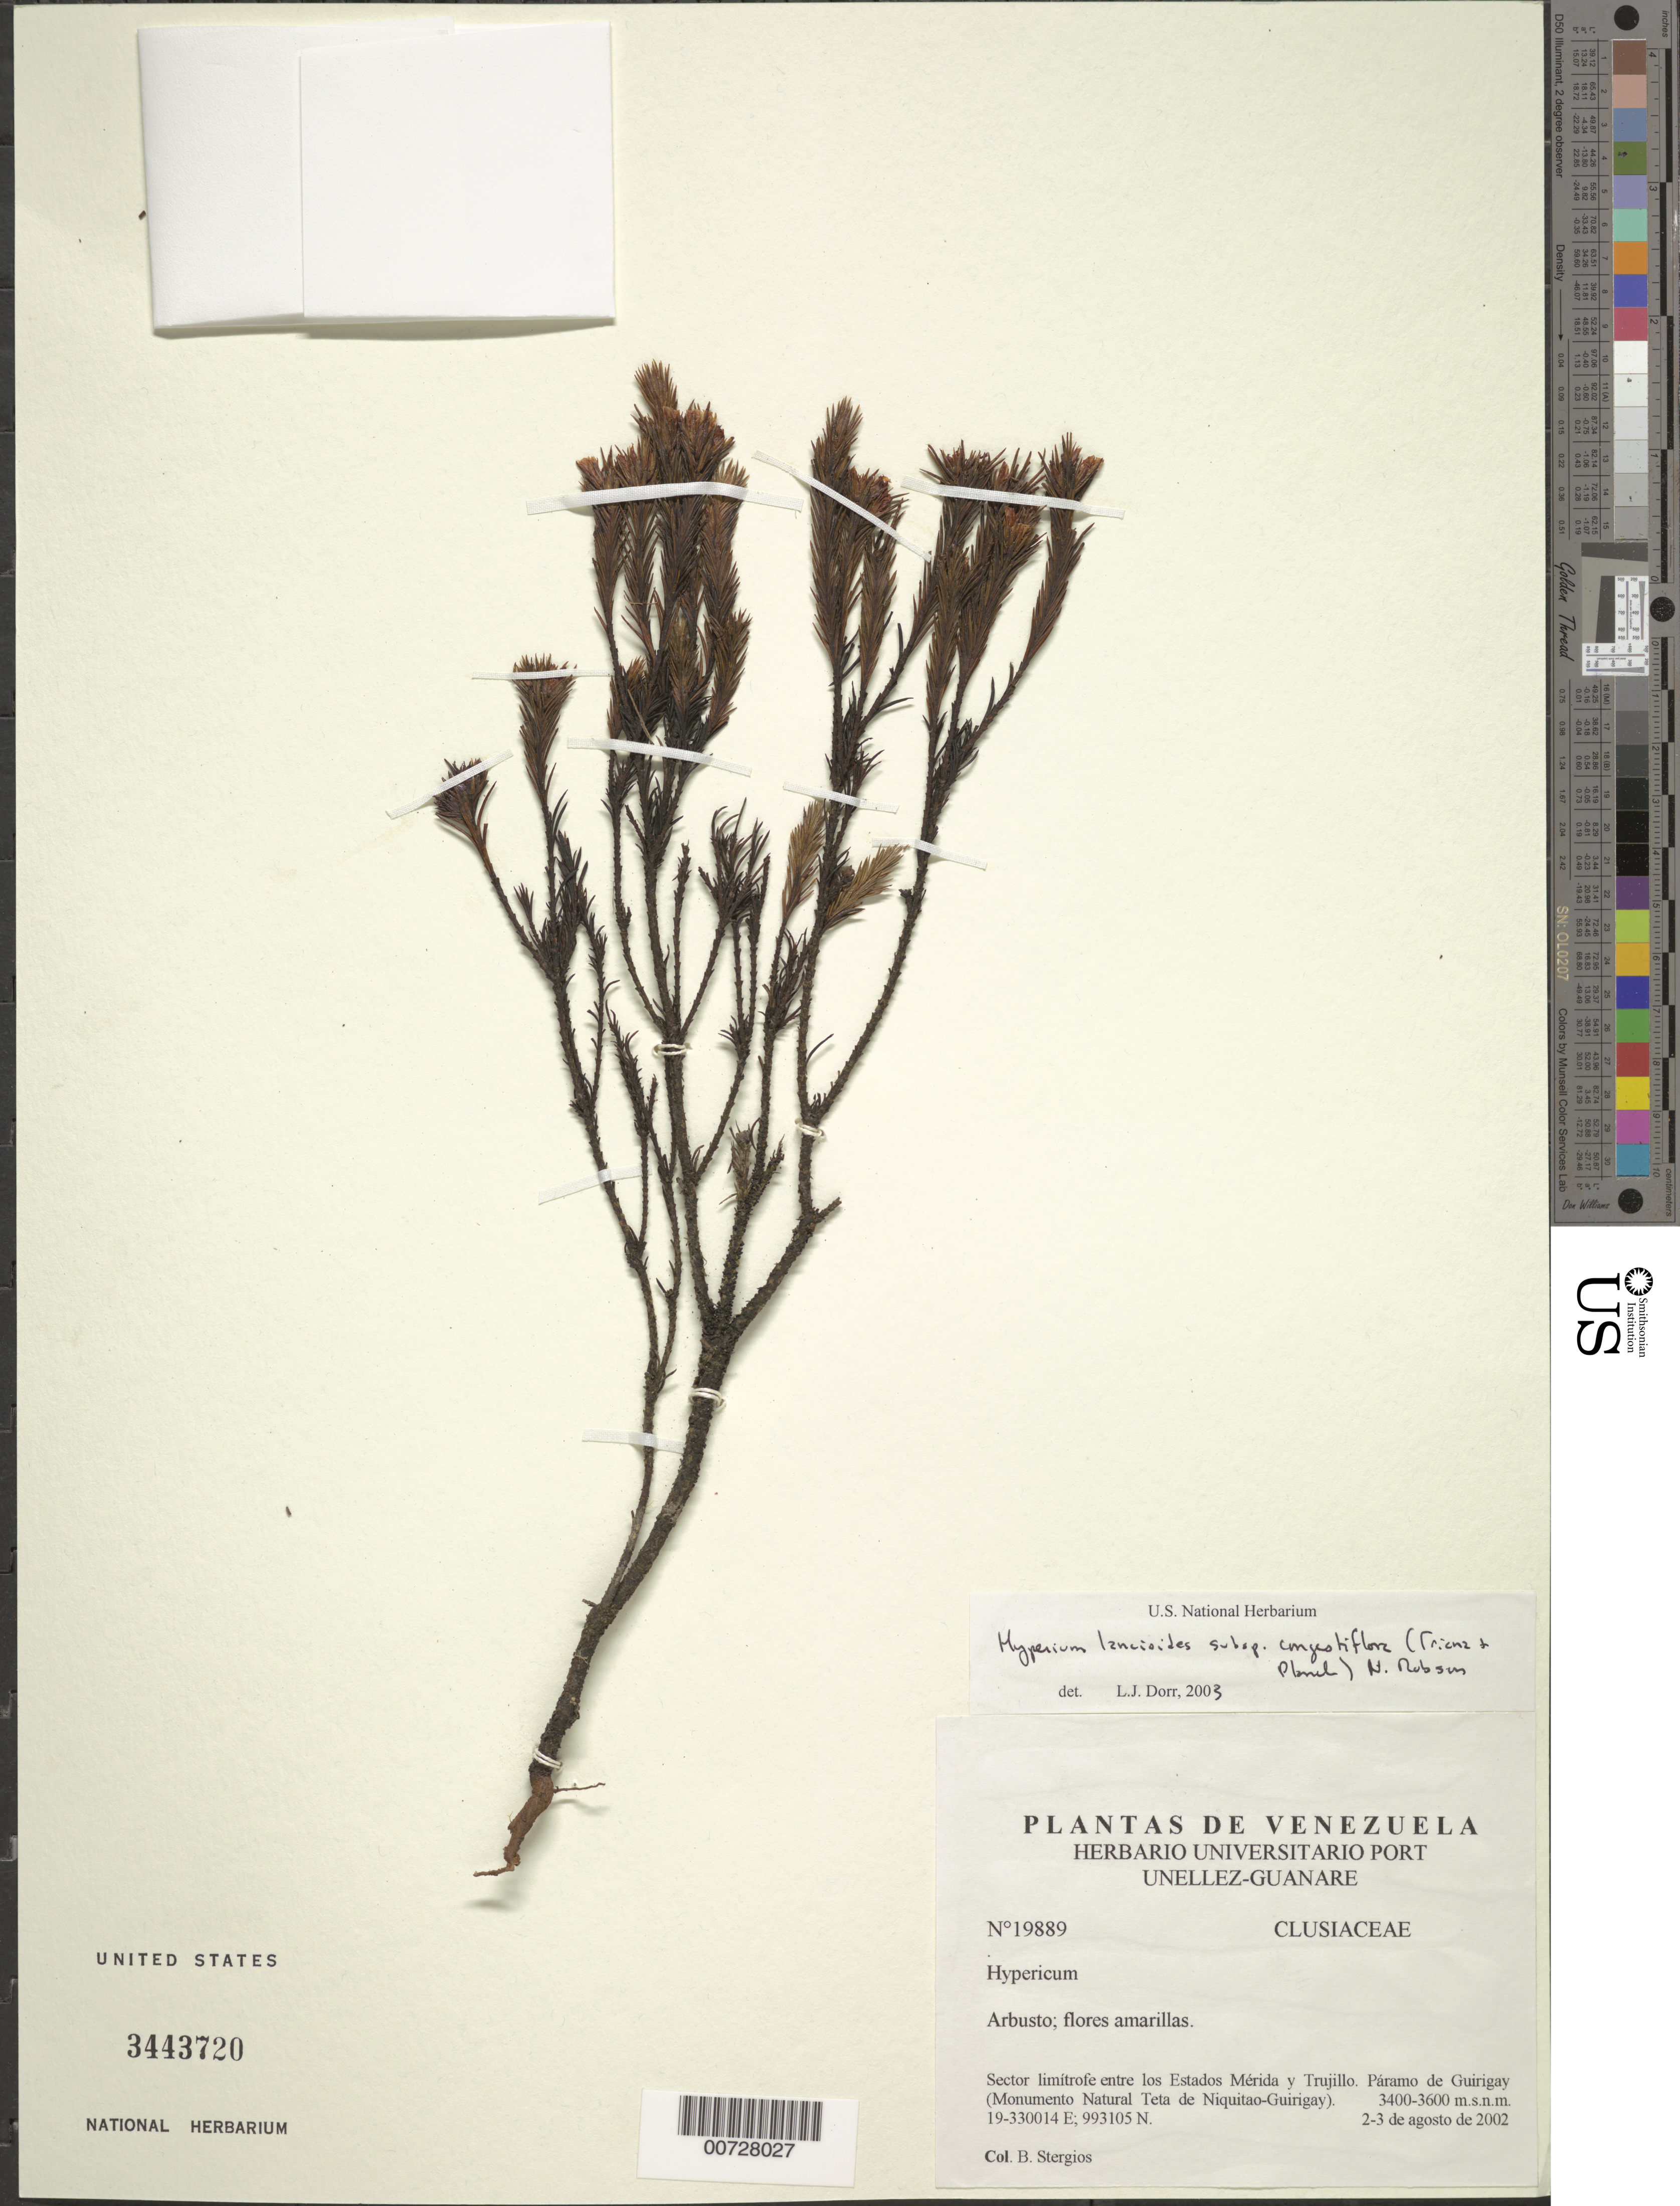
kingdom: Plantae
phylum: Tracheophyta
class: Magnoliopsida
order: Malpighiales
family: Hypericaceae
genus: Hypericum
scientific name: Hypericum lancioides subsp. congestiflorum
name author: (Triana & Planch.) N. Robson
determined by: Dorr, L. J., (BOT), Smithsonian Institution - National Museum of Natural History (UNITED STATES)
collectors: B. G. Stergios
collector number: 19889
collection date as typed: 02 Aug 2002 to 03 Aug 2003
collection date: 2002-08-02/2003-08-03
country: Venezuela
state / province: Trujillo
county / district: Boconó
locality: Páramo de Guirigay (Monumento Natural Teta de Niquitao-Guirigay). Sector limítrofe entre los Estados Mérida y Trujillo.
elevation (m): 3400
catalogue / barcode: US 3443720